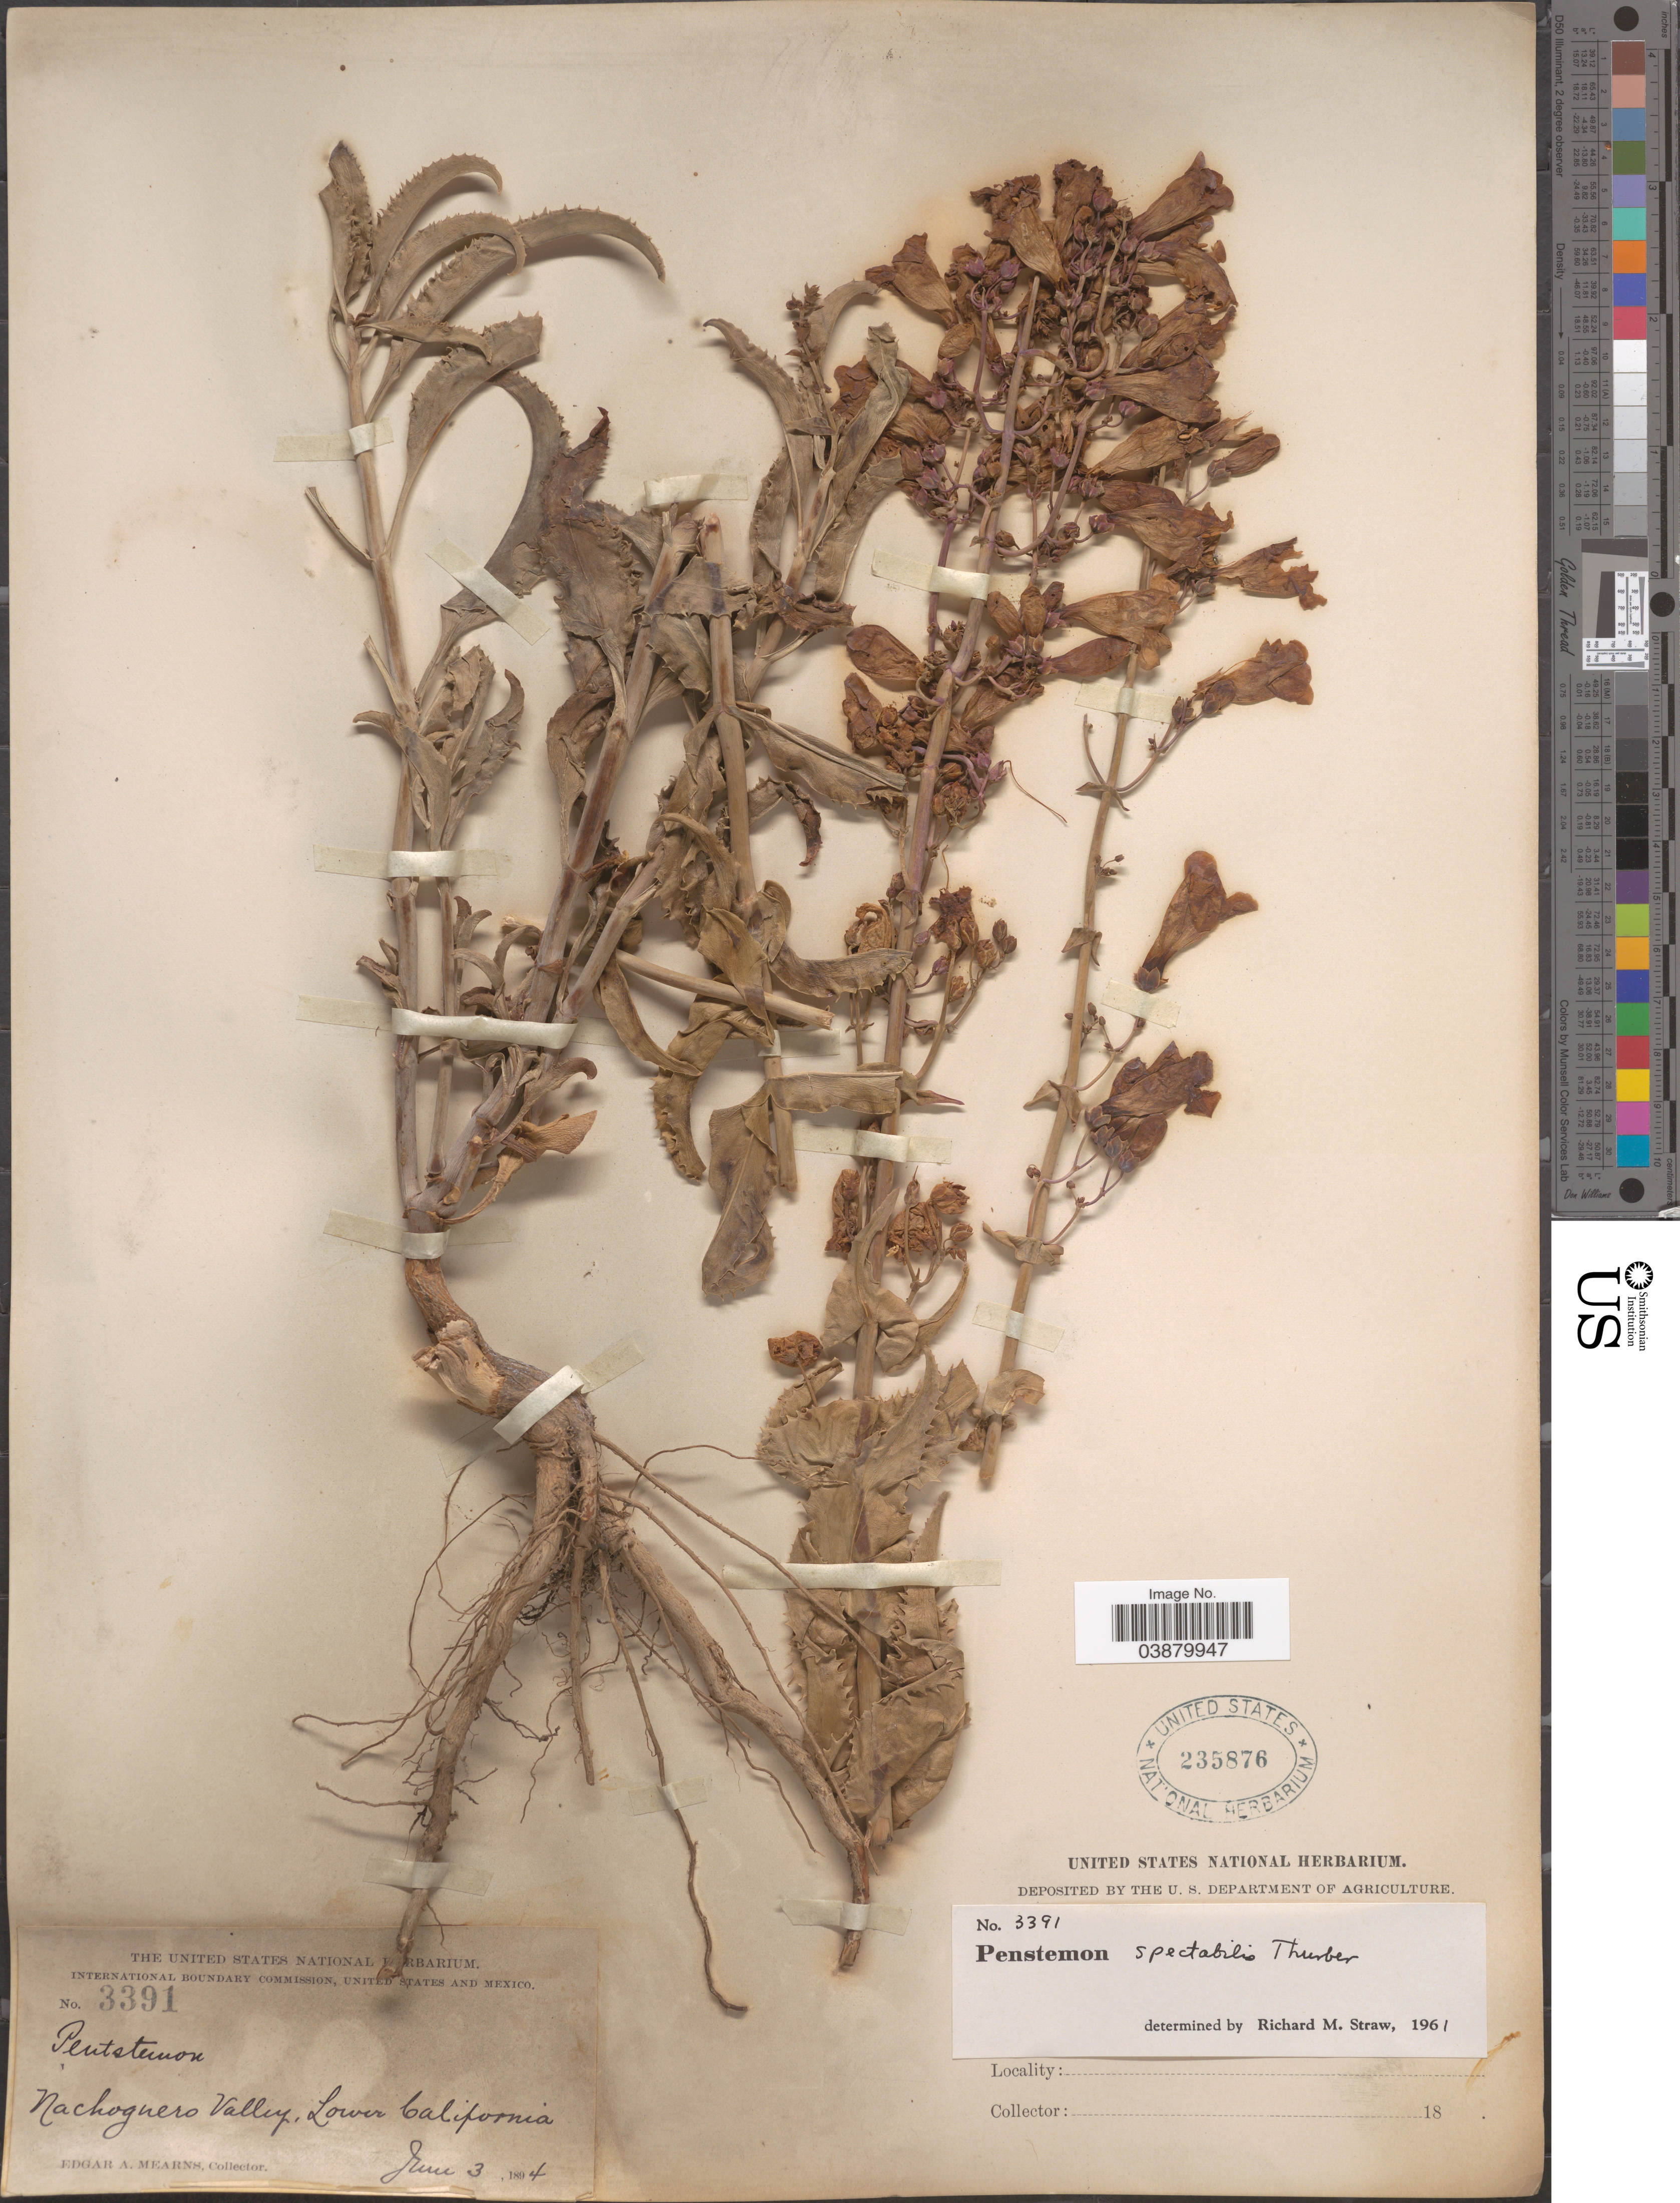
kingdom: Plantae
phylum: Tracheophyta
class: Magnoliopsida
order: Lamiales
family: Plantaginaceae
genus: Penstemon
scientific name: Penstemon spectabilis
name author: Thurb. ex Torr. & A. Gray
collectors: E. A. Mearns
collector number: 3391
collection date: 1894-06-03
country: Mexico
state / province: Baja California Norte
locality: Nachoguero Valley, Lower California.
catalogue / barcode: US 235876